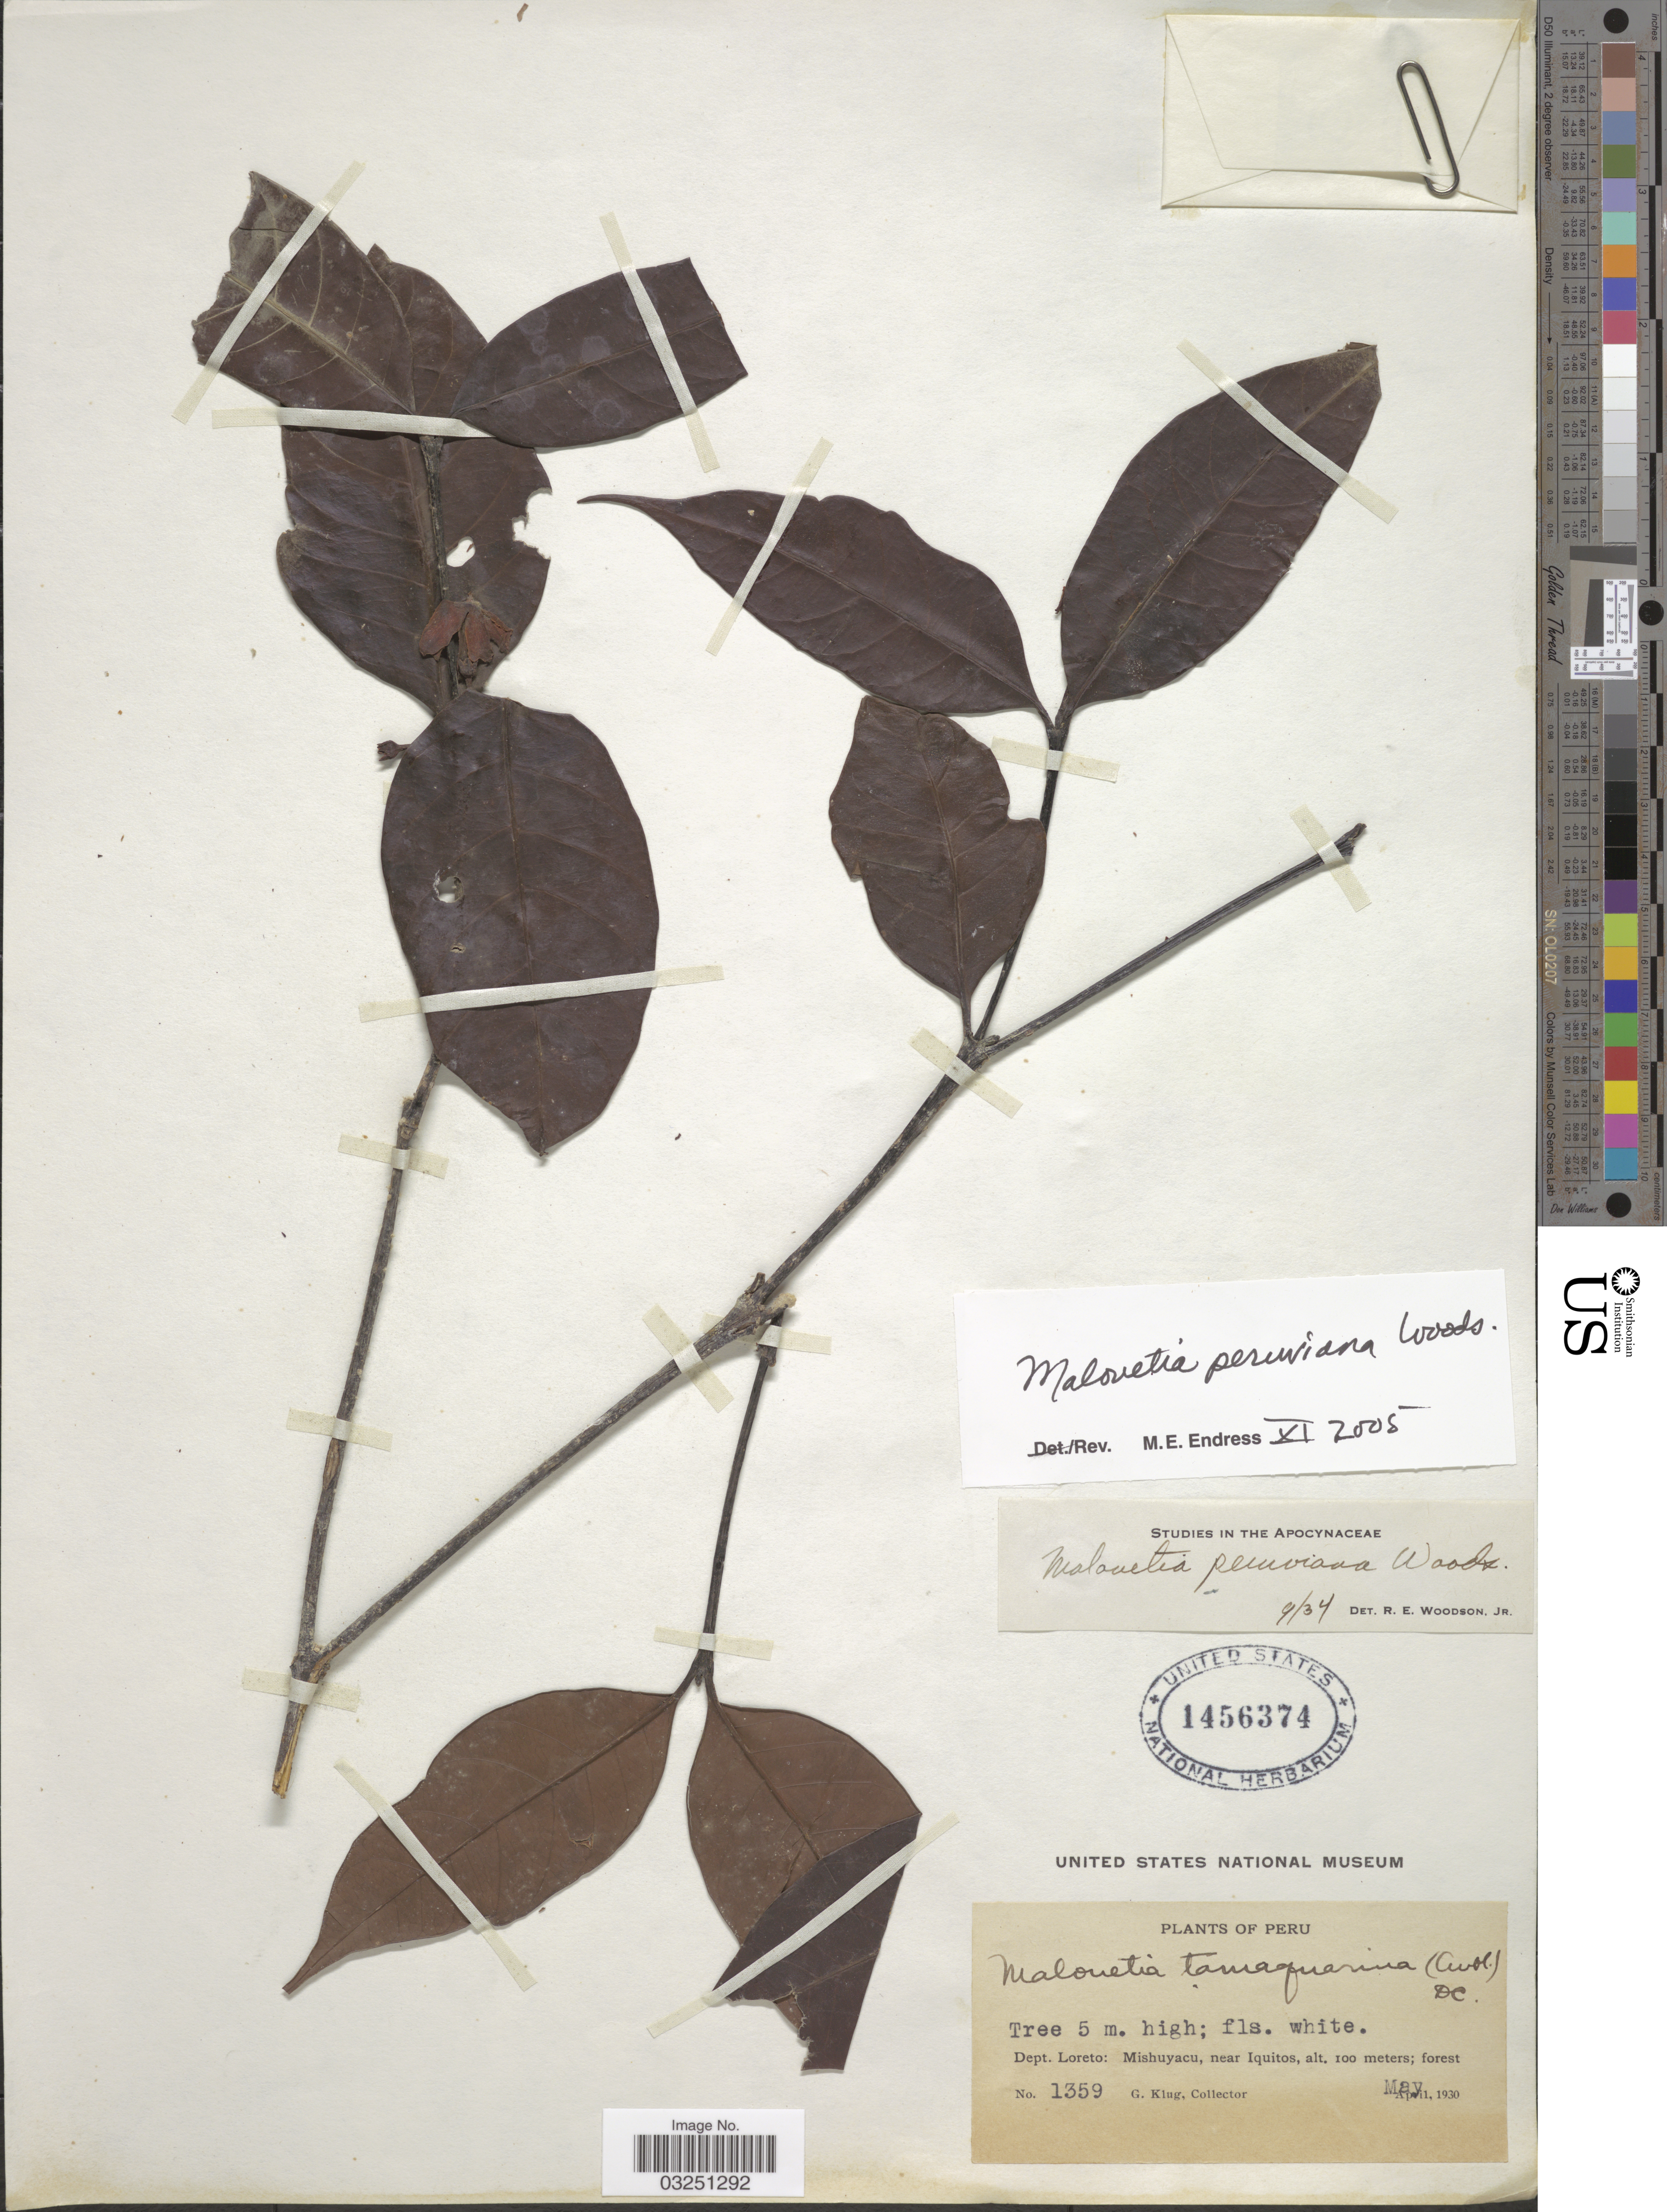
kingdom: Plantae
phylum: Tracheophyta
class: Magnoliopsida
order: Gentianales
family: Apocynaceae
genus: Malouetia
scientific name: Malouetia peruviana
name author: Woodson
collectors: G. Klug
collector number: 1359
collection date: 1930-05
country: Peru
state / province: Loreto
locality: Dept. Loreto: Mishuyacu, near Iquitos.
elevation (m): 100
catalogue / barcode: US 1456374